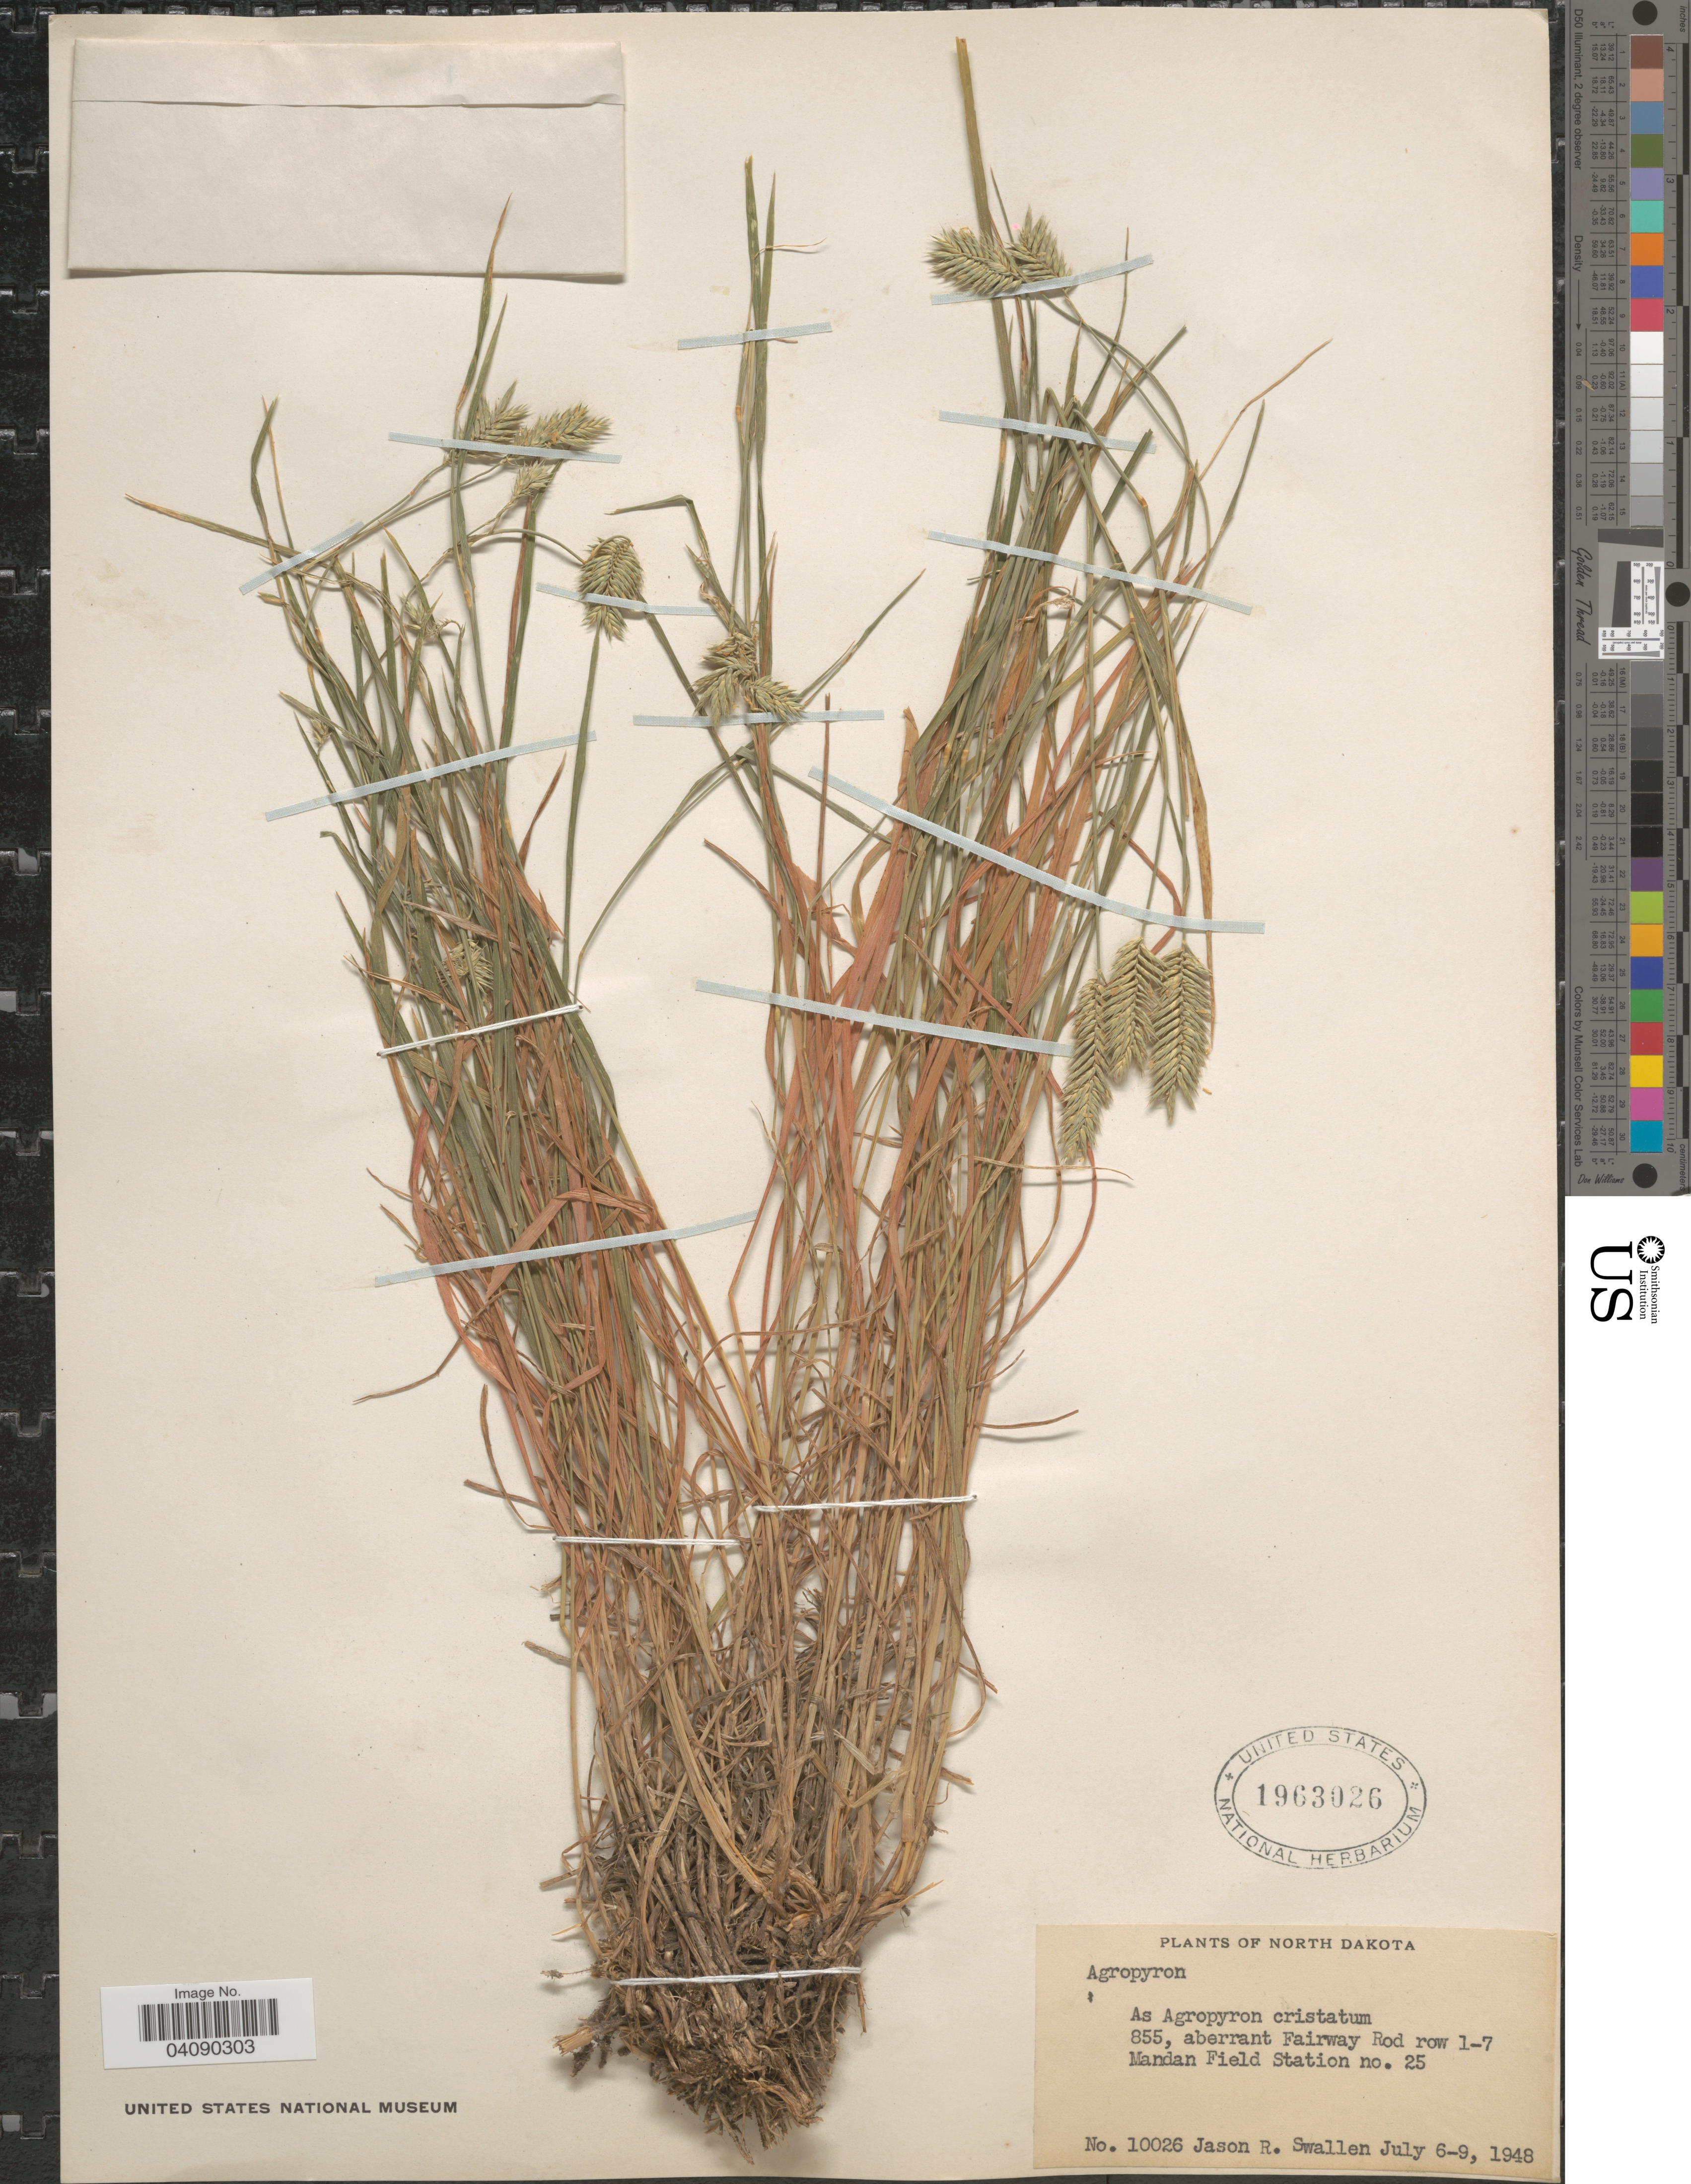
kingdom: Plantae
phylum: Tracheophyta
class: Liliopsida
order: Poales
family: Poaceae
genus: Agropyron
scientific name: Agropyron cristatum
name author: (L.) Gaertn.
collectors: J. R. Swallen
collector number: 10026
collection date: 1948-07-06/1948-07-09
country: United States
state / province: North Dakota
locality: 855, aberrant Fairway Rod row 1-7 Mandan Field Station no. 25.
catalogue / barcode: US 1963026